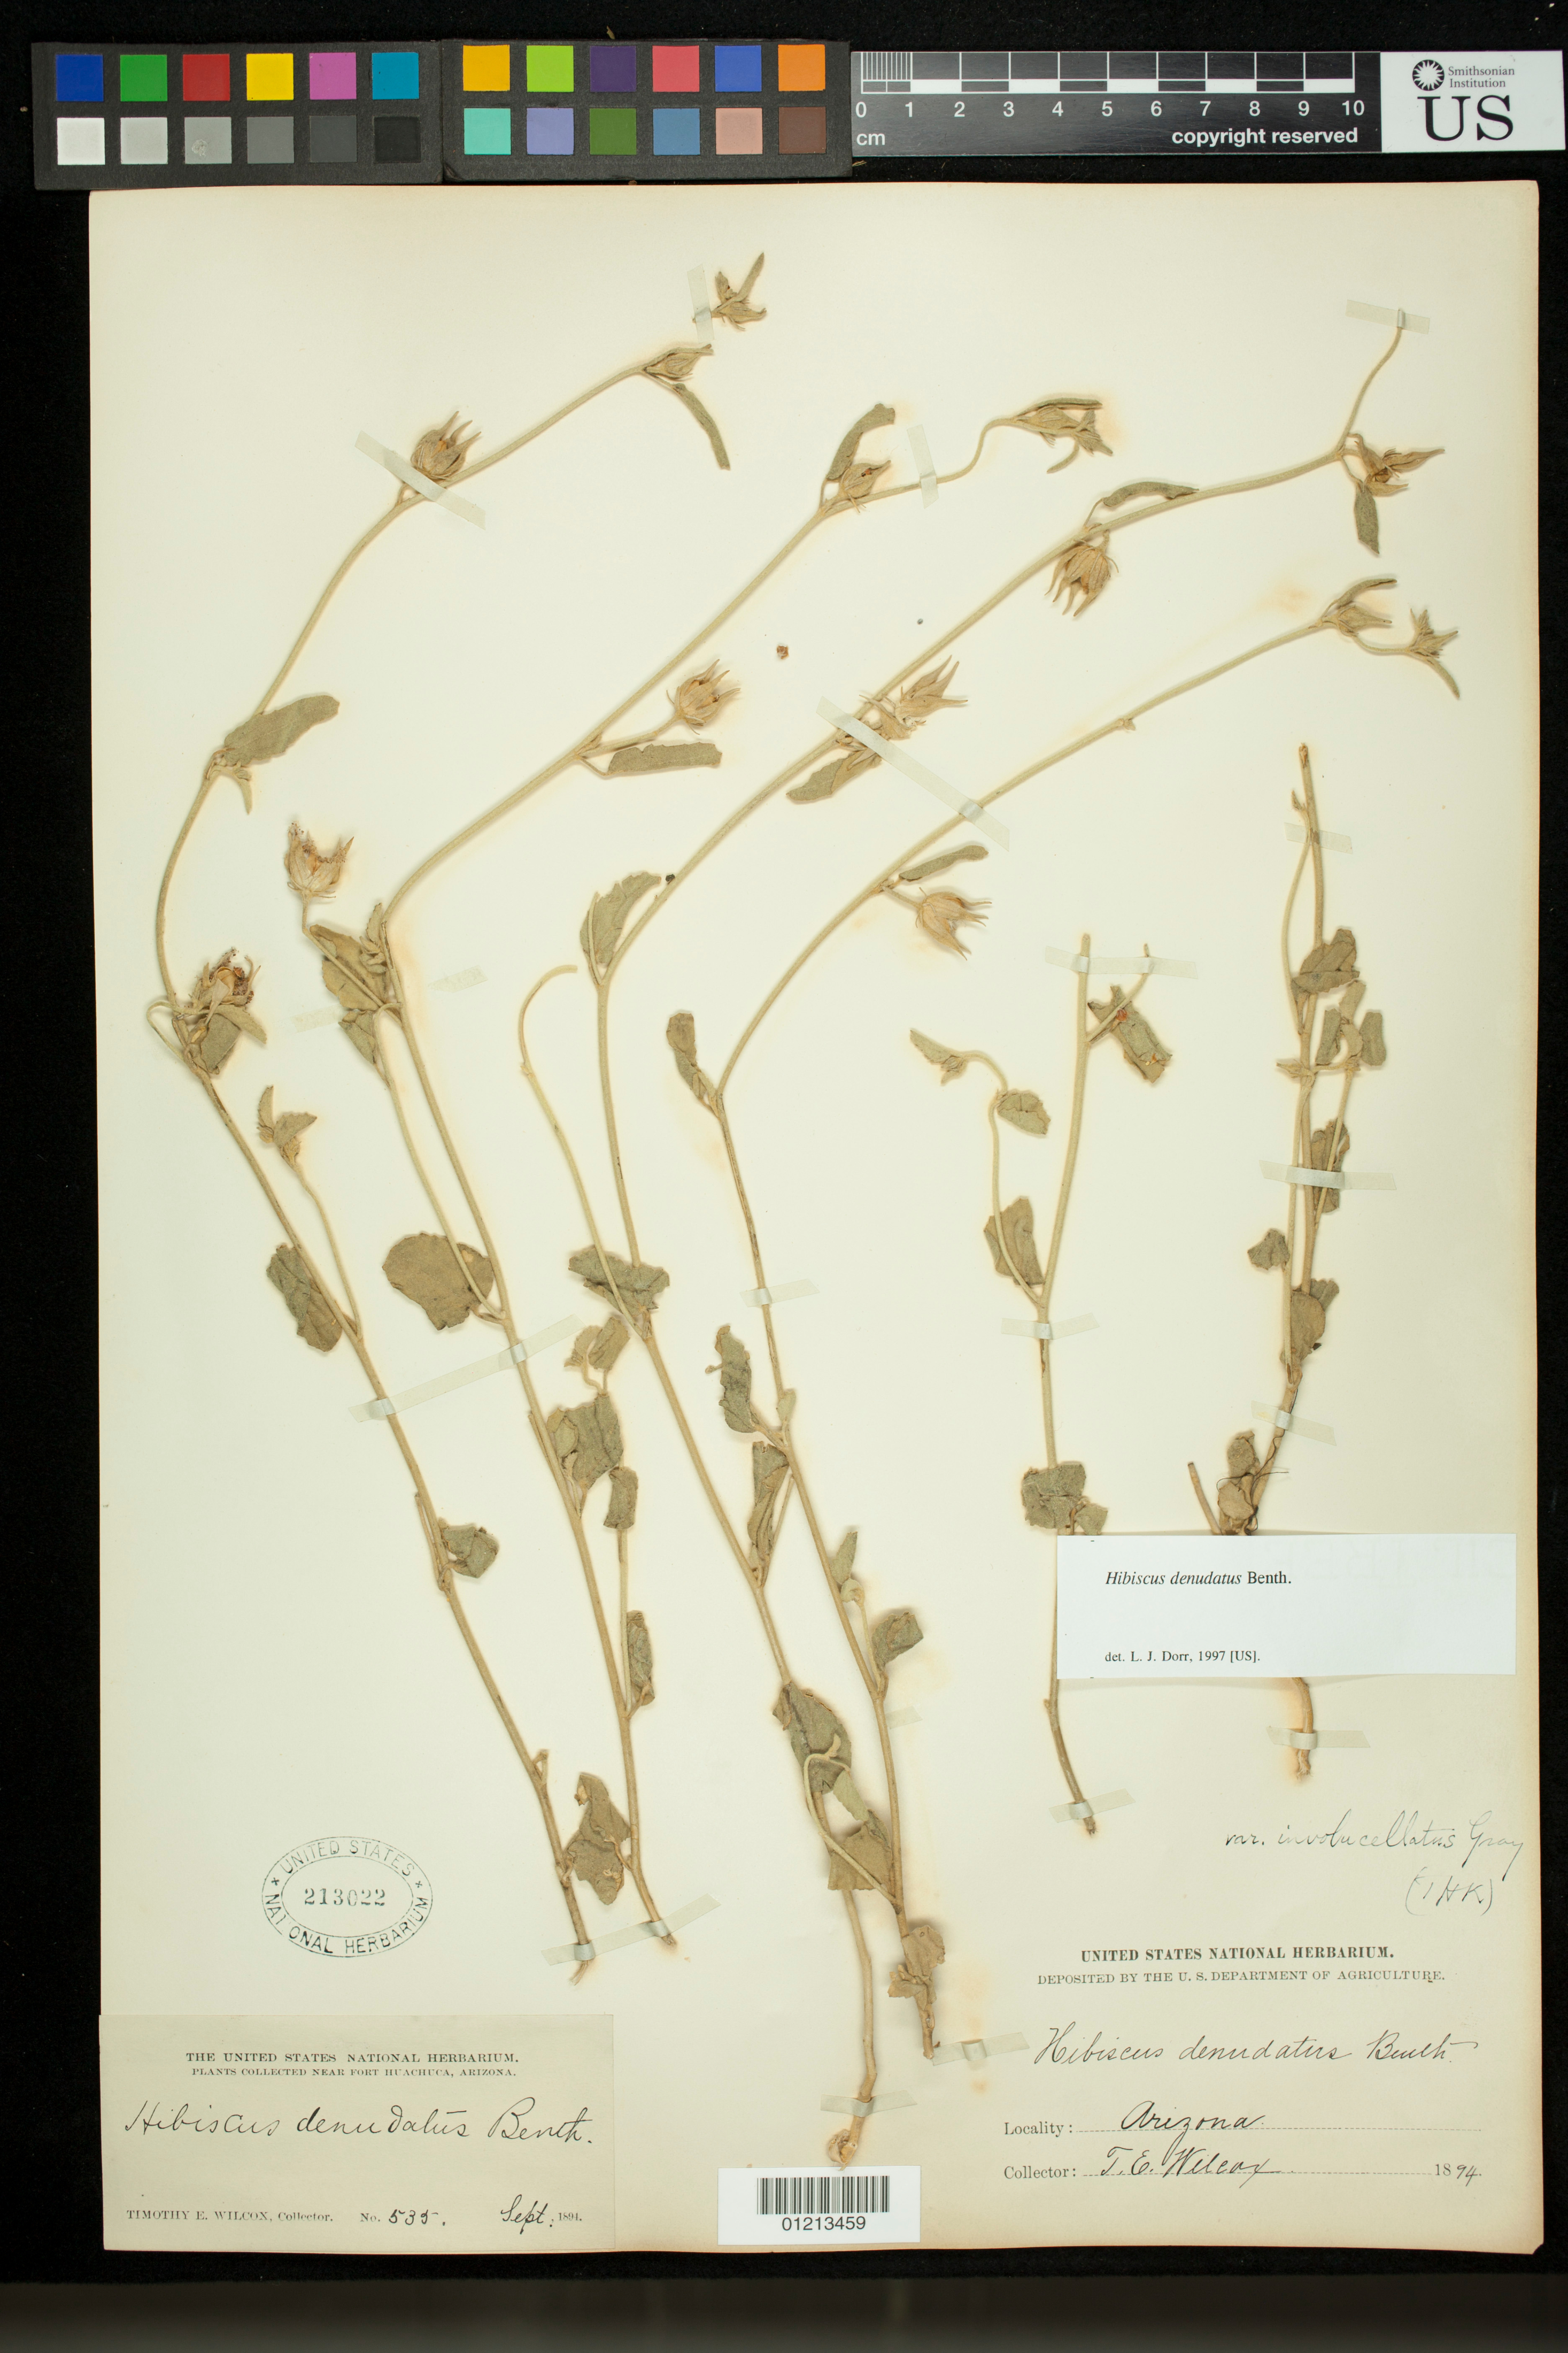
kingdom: Plantae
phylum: Tracheophyta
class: Magnoliopsida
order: Malvales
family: Malvaceae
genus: Hibiscus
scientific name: Hibiscus denudatus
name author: Benth.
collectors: T. E. Wilcox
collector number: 535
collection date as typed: Sep 1894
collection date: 1894-09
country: United States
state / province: Arizona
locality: Near Fort Huachuca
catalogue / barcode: US 213022